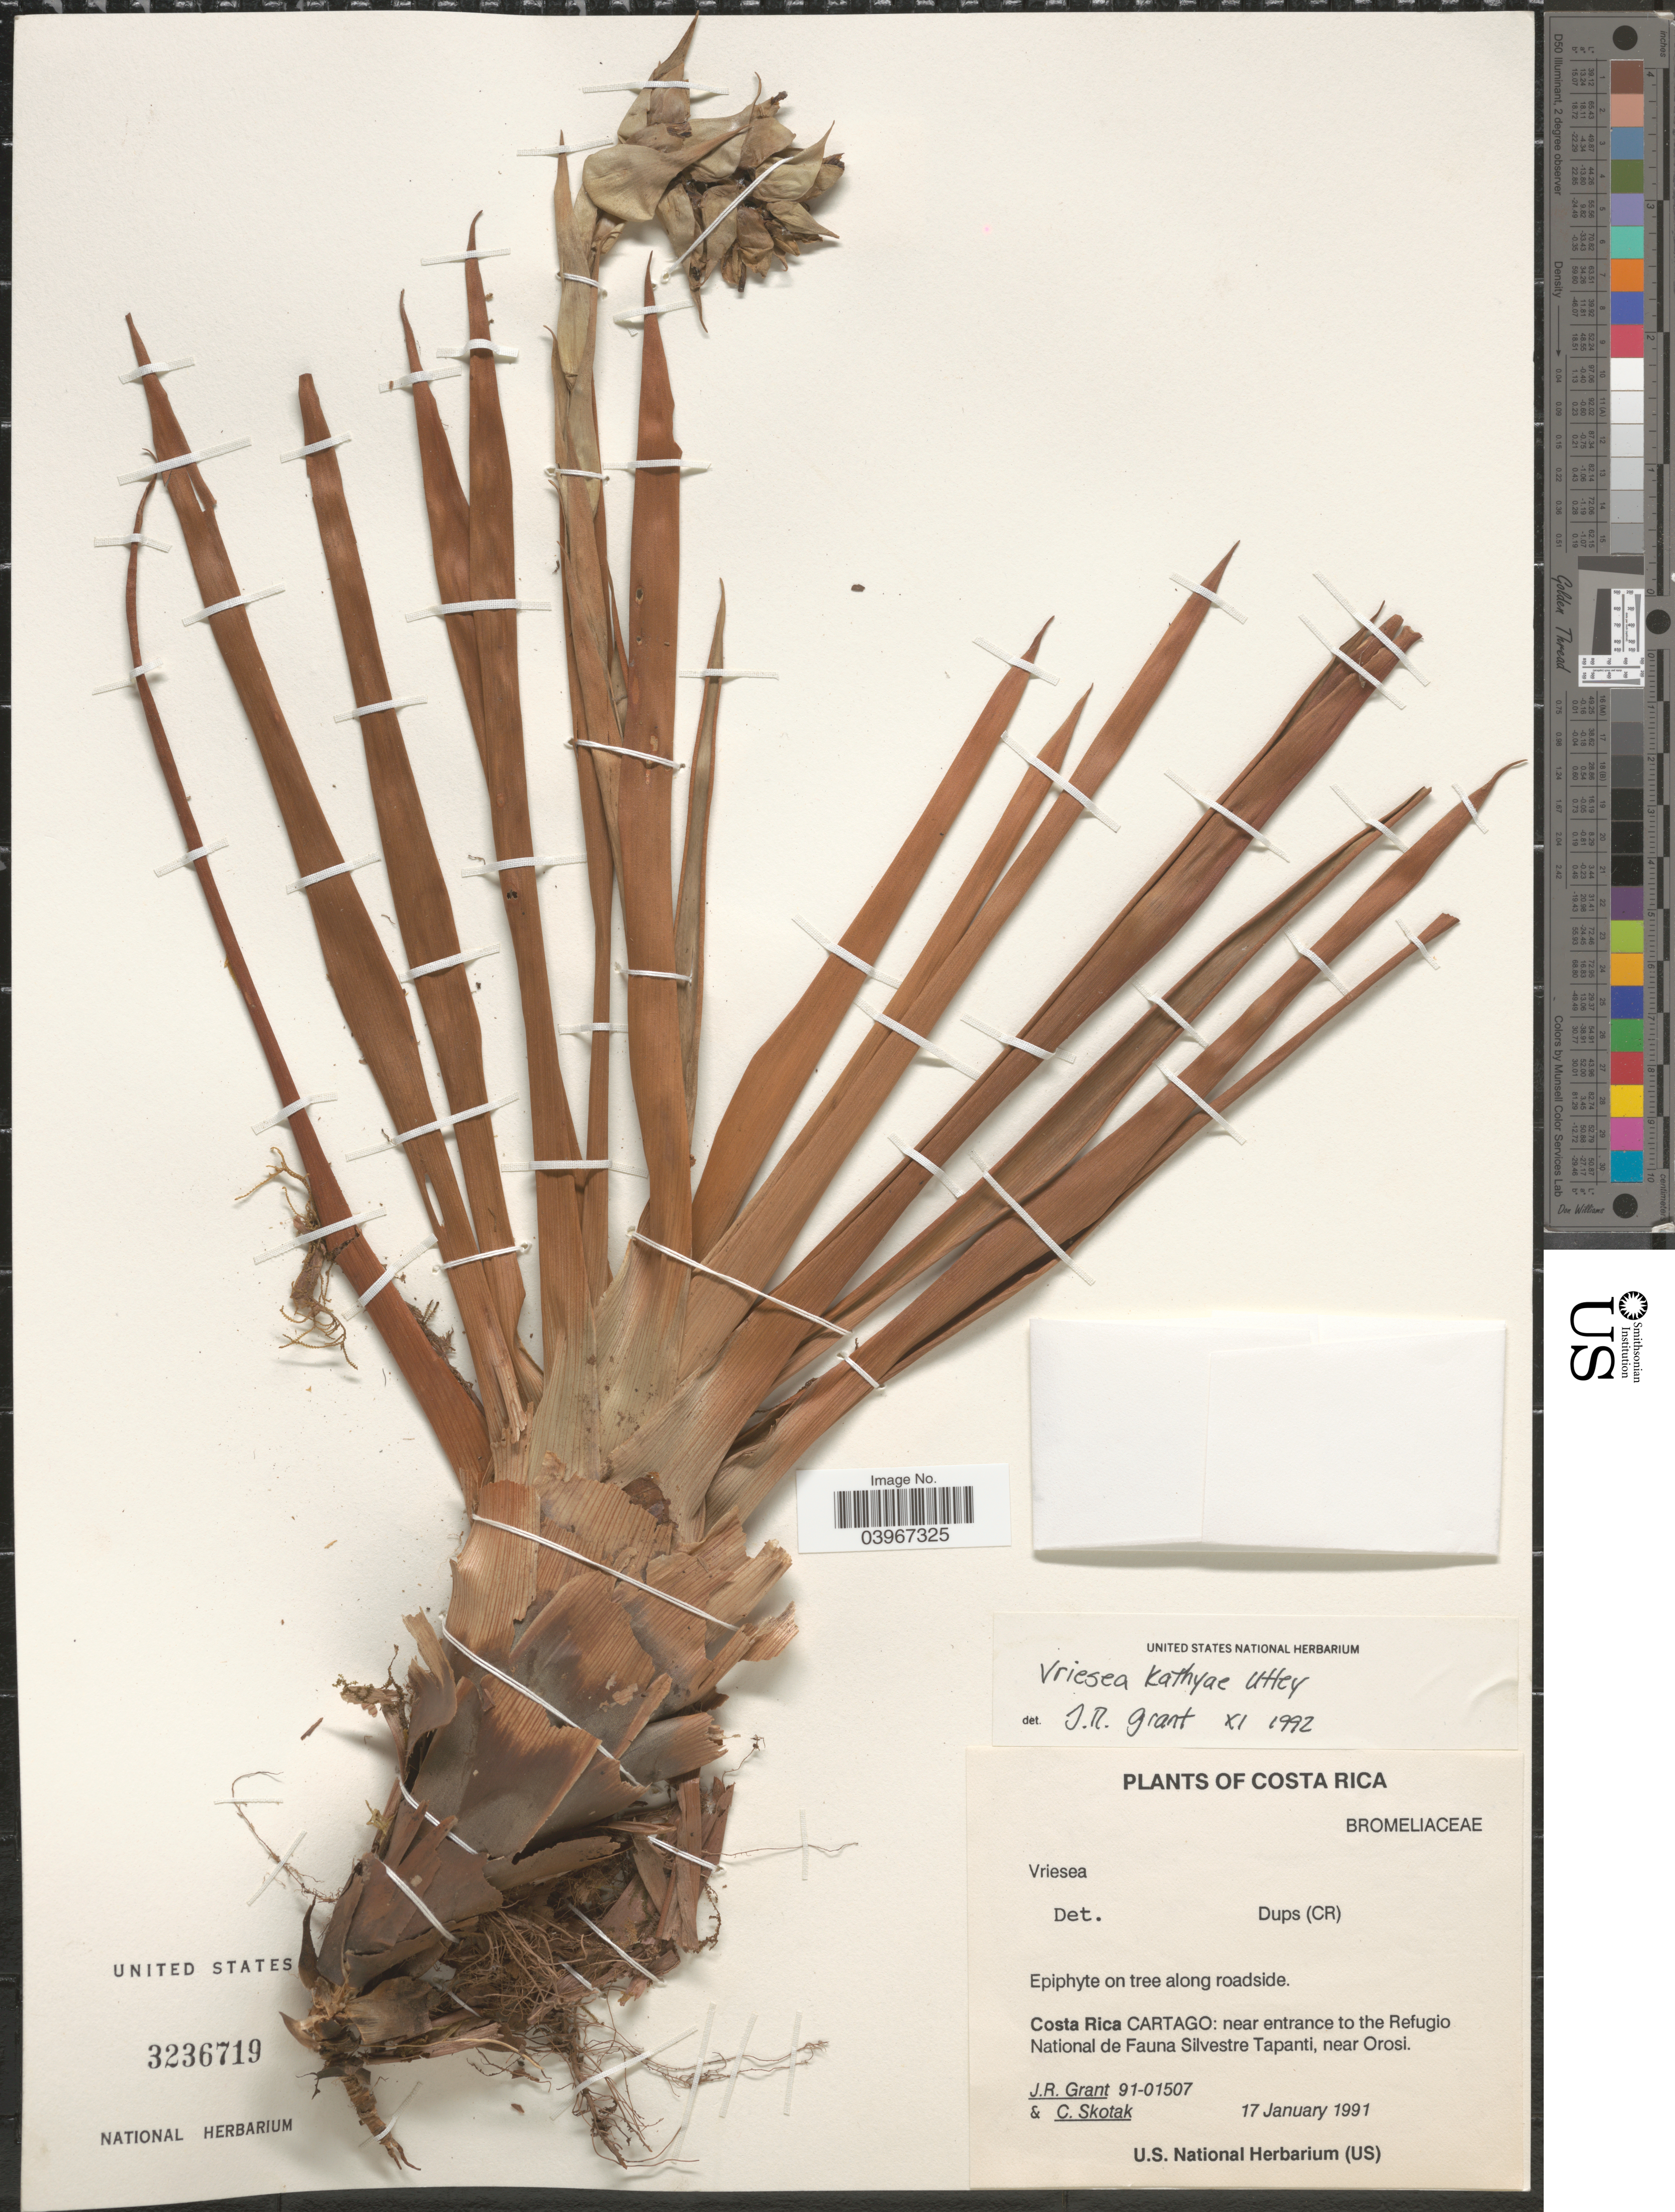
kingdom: Plantae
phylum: Tracheophyta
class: Liliopsida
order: Poales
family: Bromeliaceae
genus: Werauhia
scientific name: Werauhia kathyae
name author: (Utley) J.R. Grant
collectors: J. Grant & C. Skotak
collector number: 91-01507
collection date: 1991-01-17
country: Costa Rica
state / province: Cartago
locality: Near entrance to the Refugio National de Fauna Silvestre Tapanti, near Orosi.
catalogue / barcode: US 3236719